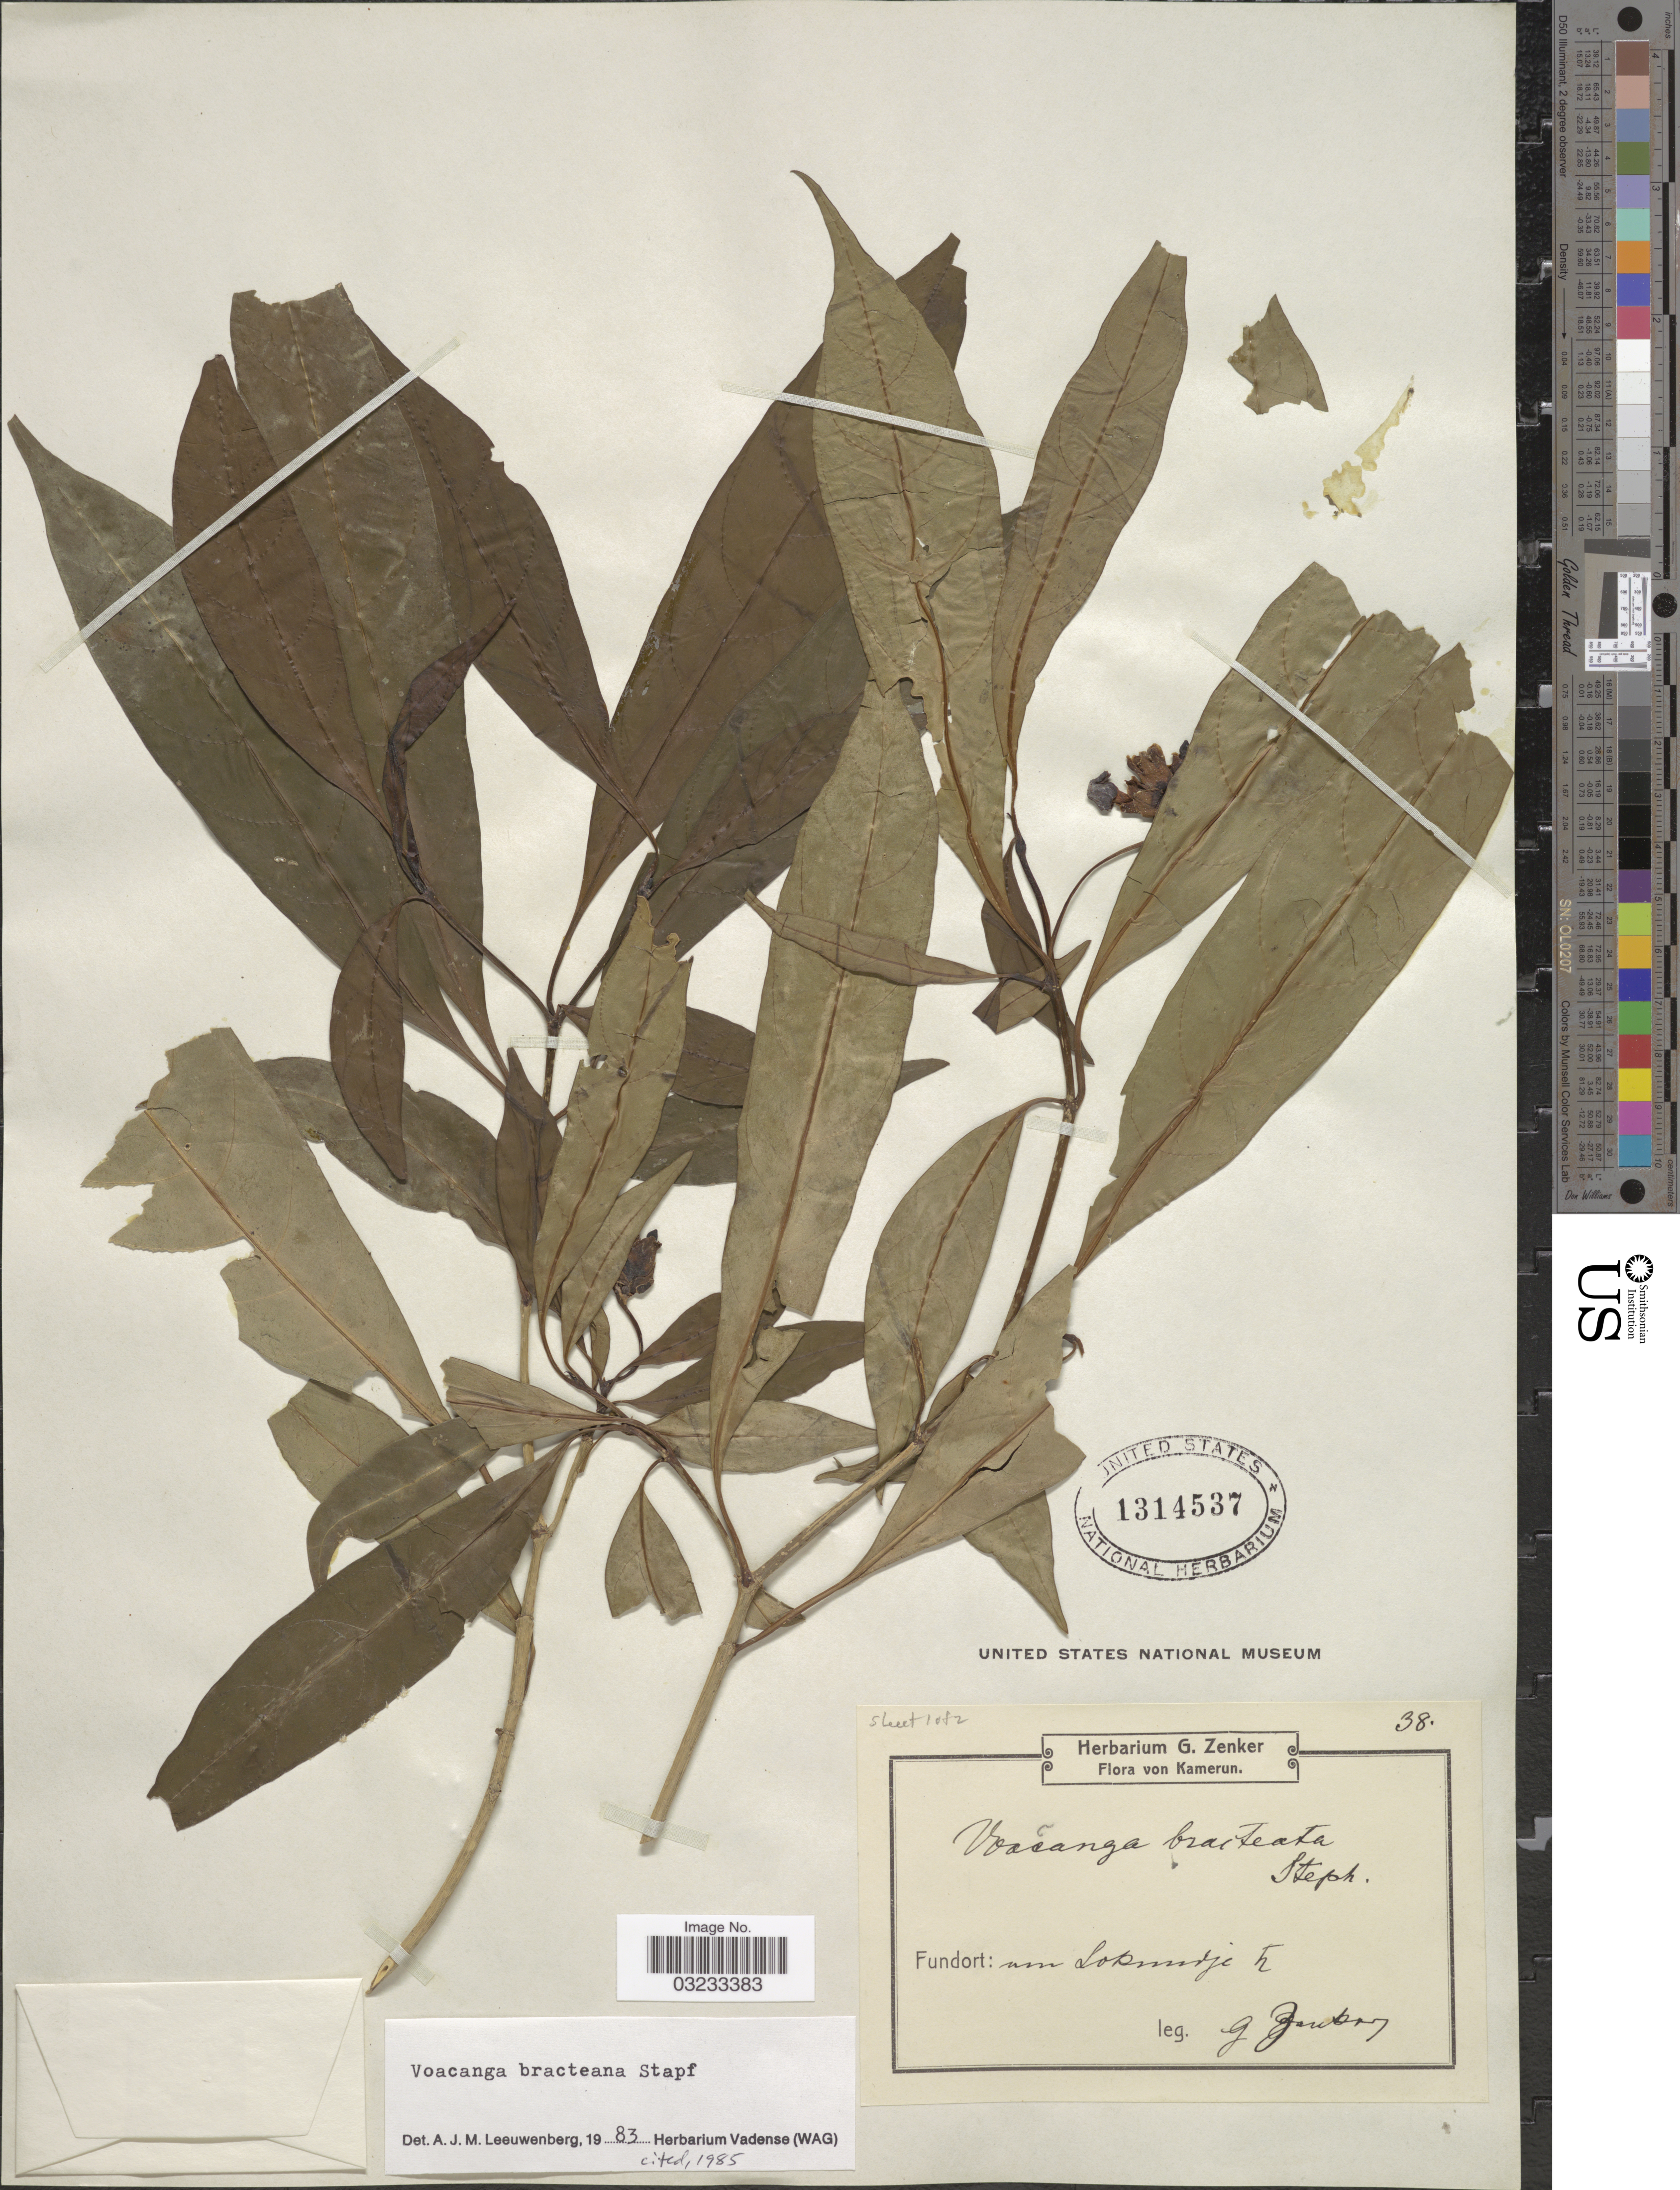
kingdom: Plantae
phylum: Tracheophyta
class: Magnoliopsida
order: Gentianales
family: Apocynaceae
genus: Voacanga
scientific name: Voacanga bracteata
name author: Stapf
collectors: G. A. Zenker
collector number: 38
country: Cameroon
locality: Um Lokundje.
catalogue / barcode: US 1314537